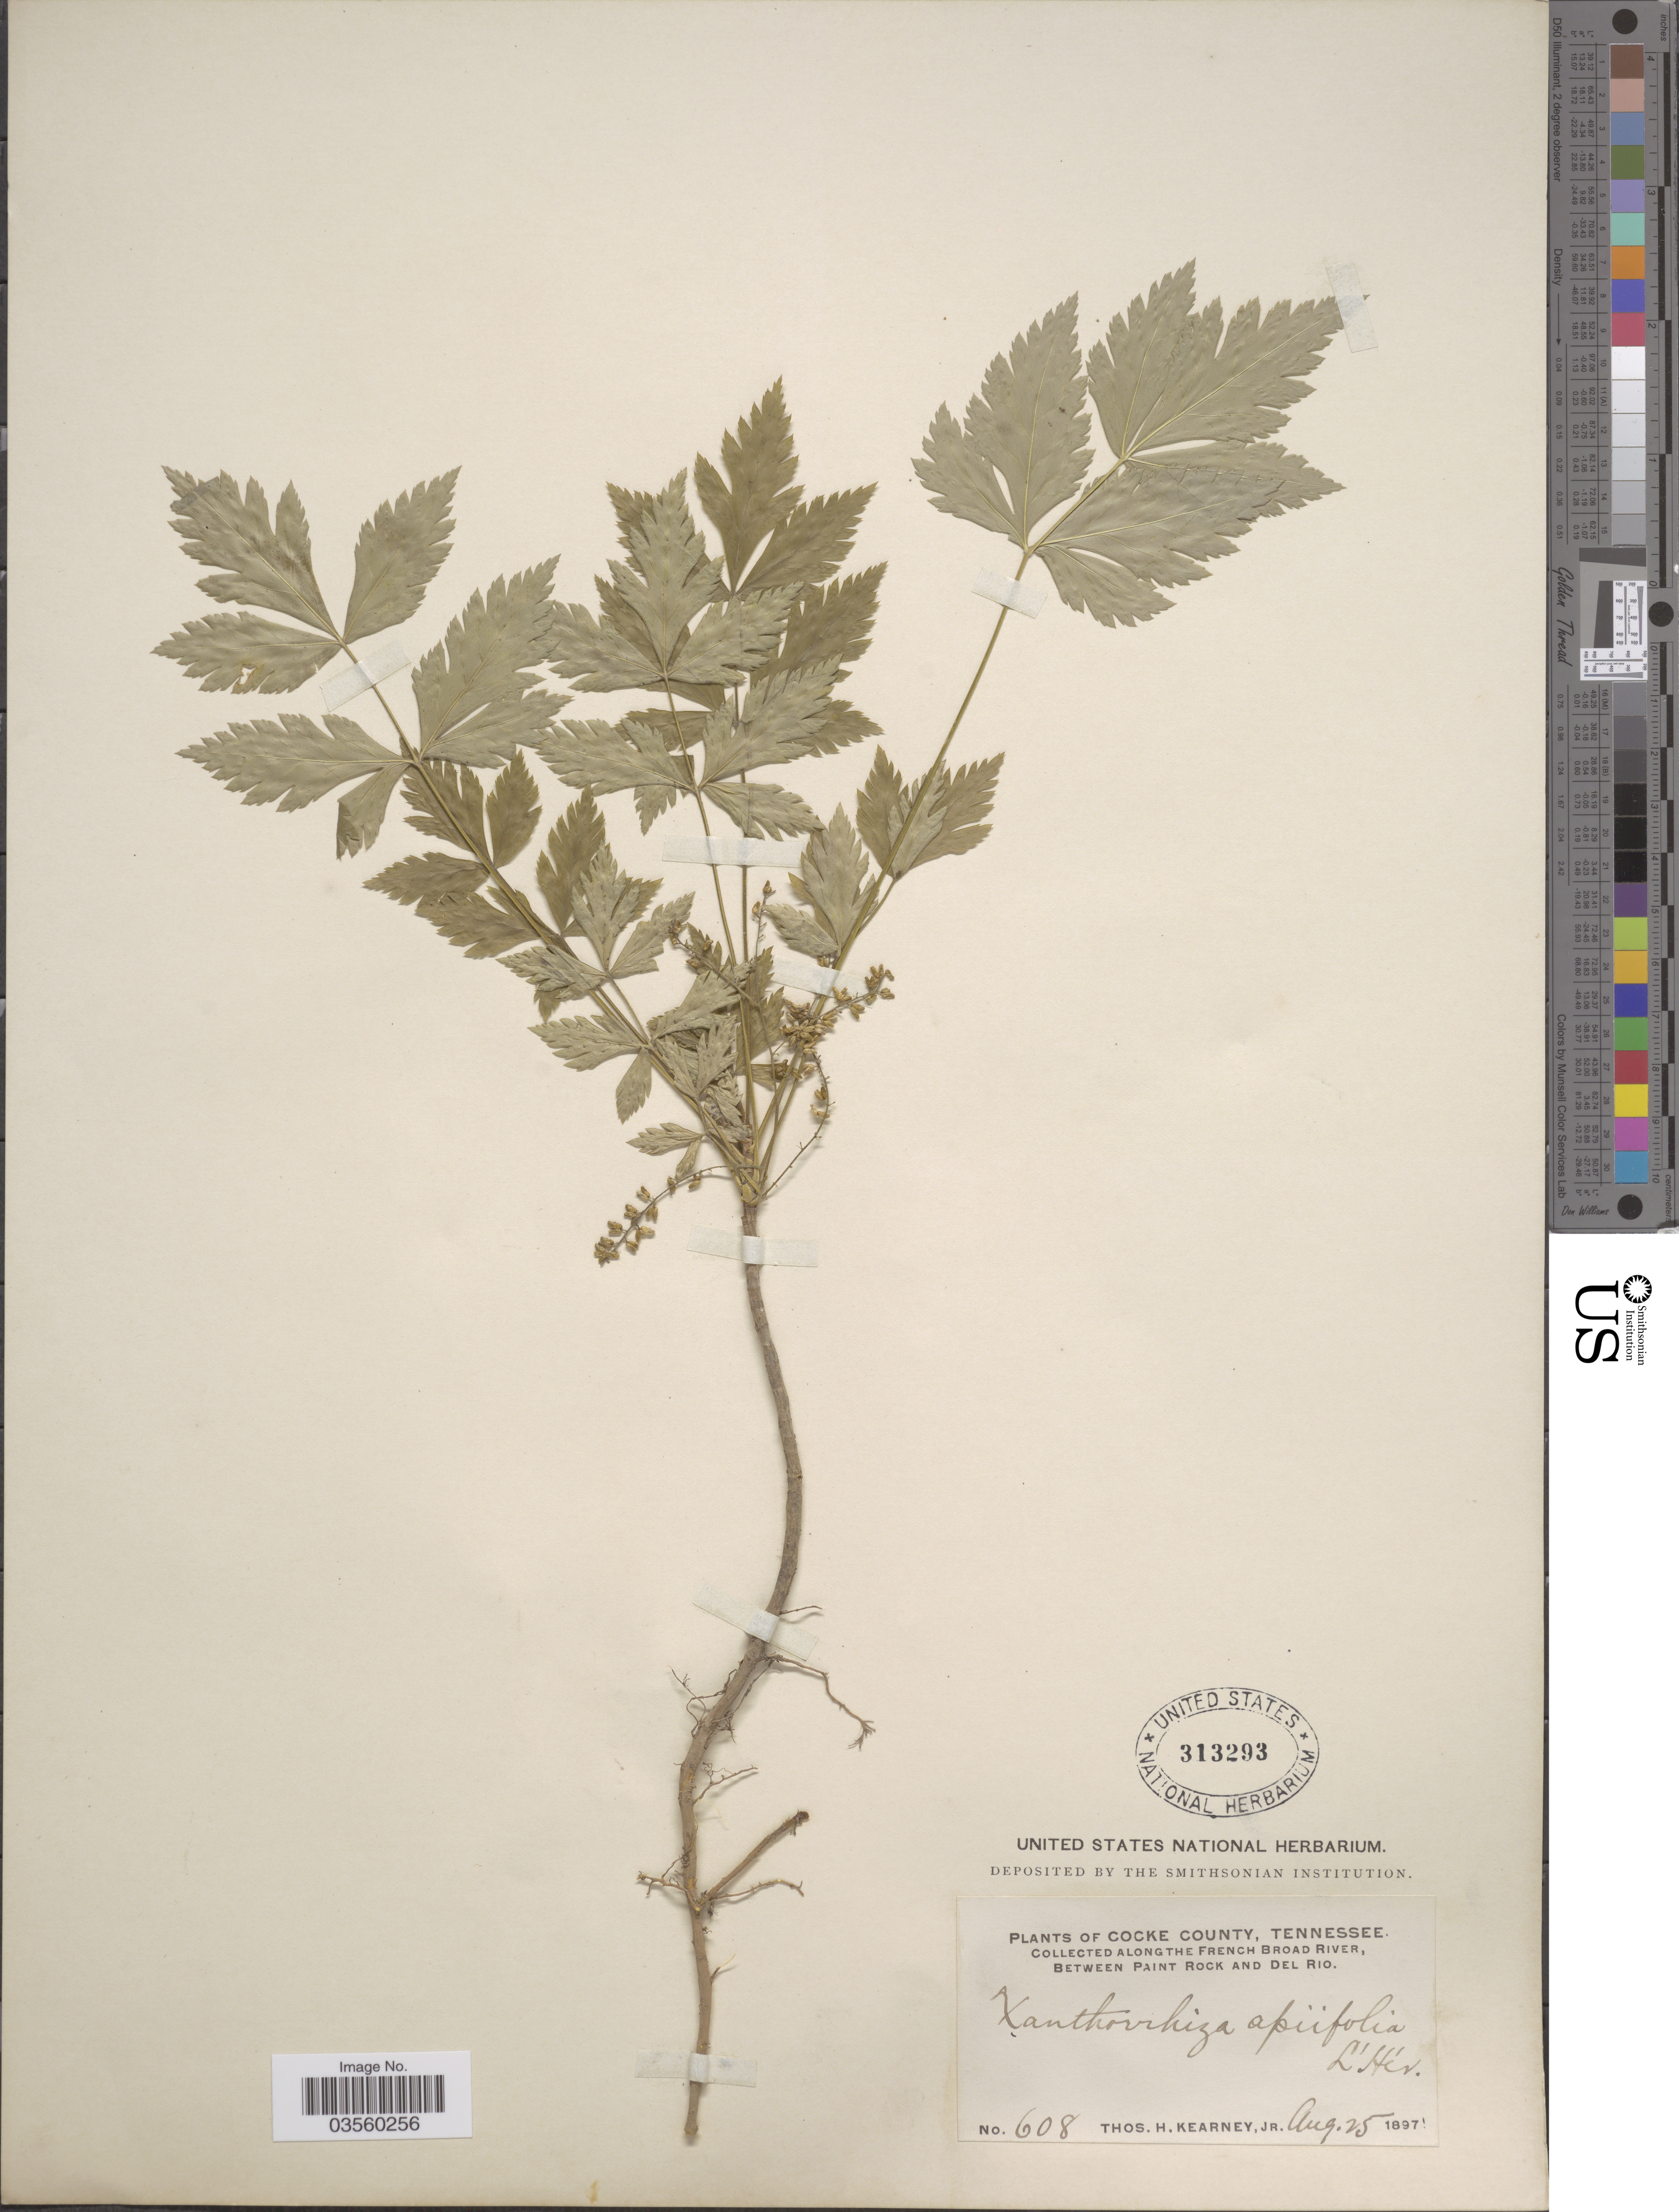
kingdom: Plantae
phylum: Tracheophyta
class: Magnoliopsida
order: Ranunculales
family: Ranunculaceae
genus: Xanthorhiza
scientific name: Xanthorhiza apiifolia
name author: L'Hér.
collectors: T. H. Kearney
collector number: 608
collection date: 1897-08-25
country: United States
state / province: Tennessee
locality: Cocke County. Along the French Broad River, Between Paint Rock and Del Rio.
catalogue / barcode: US 313293